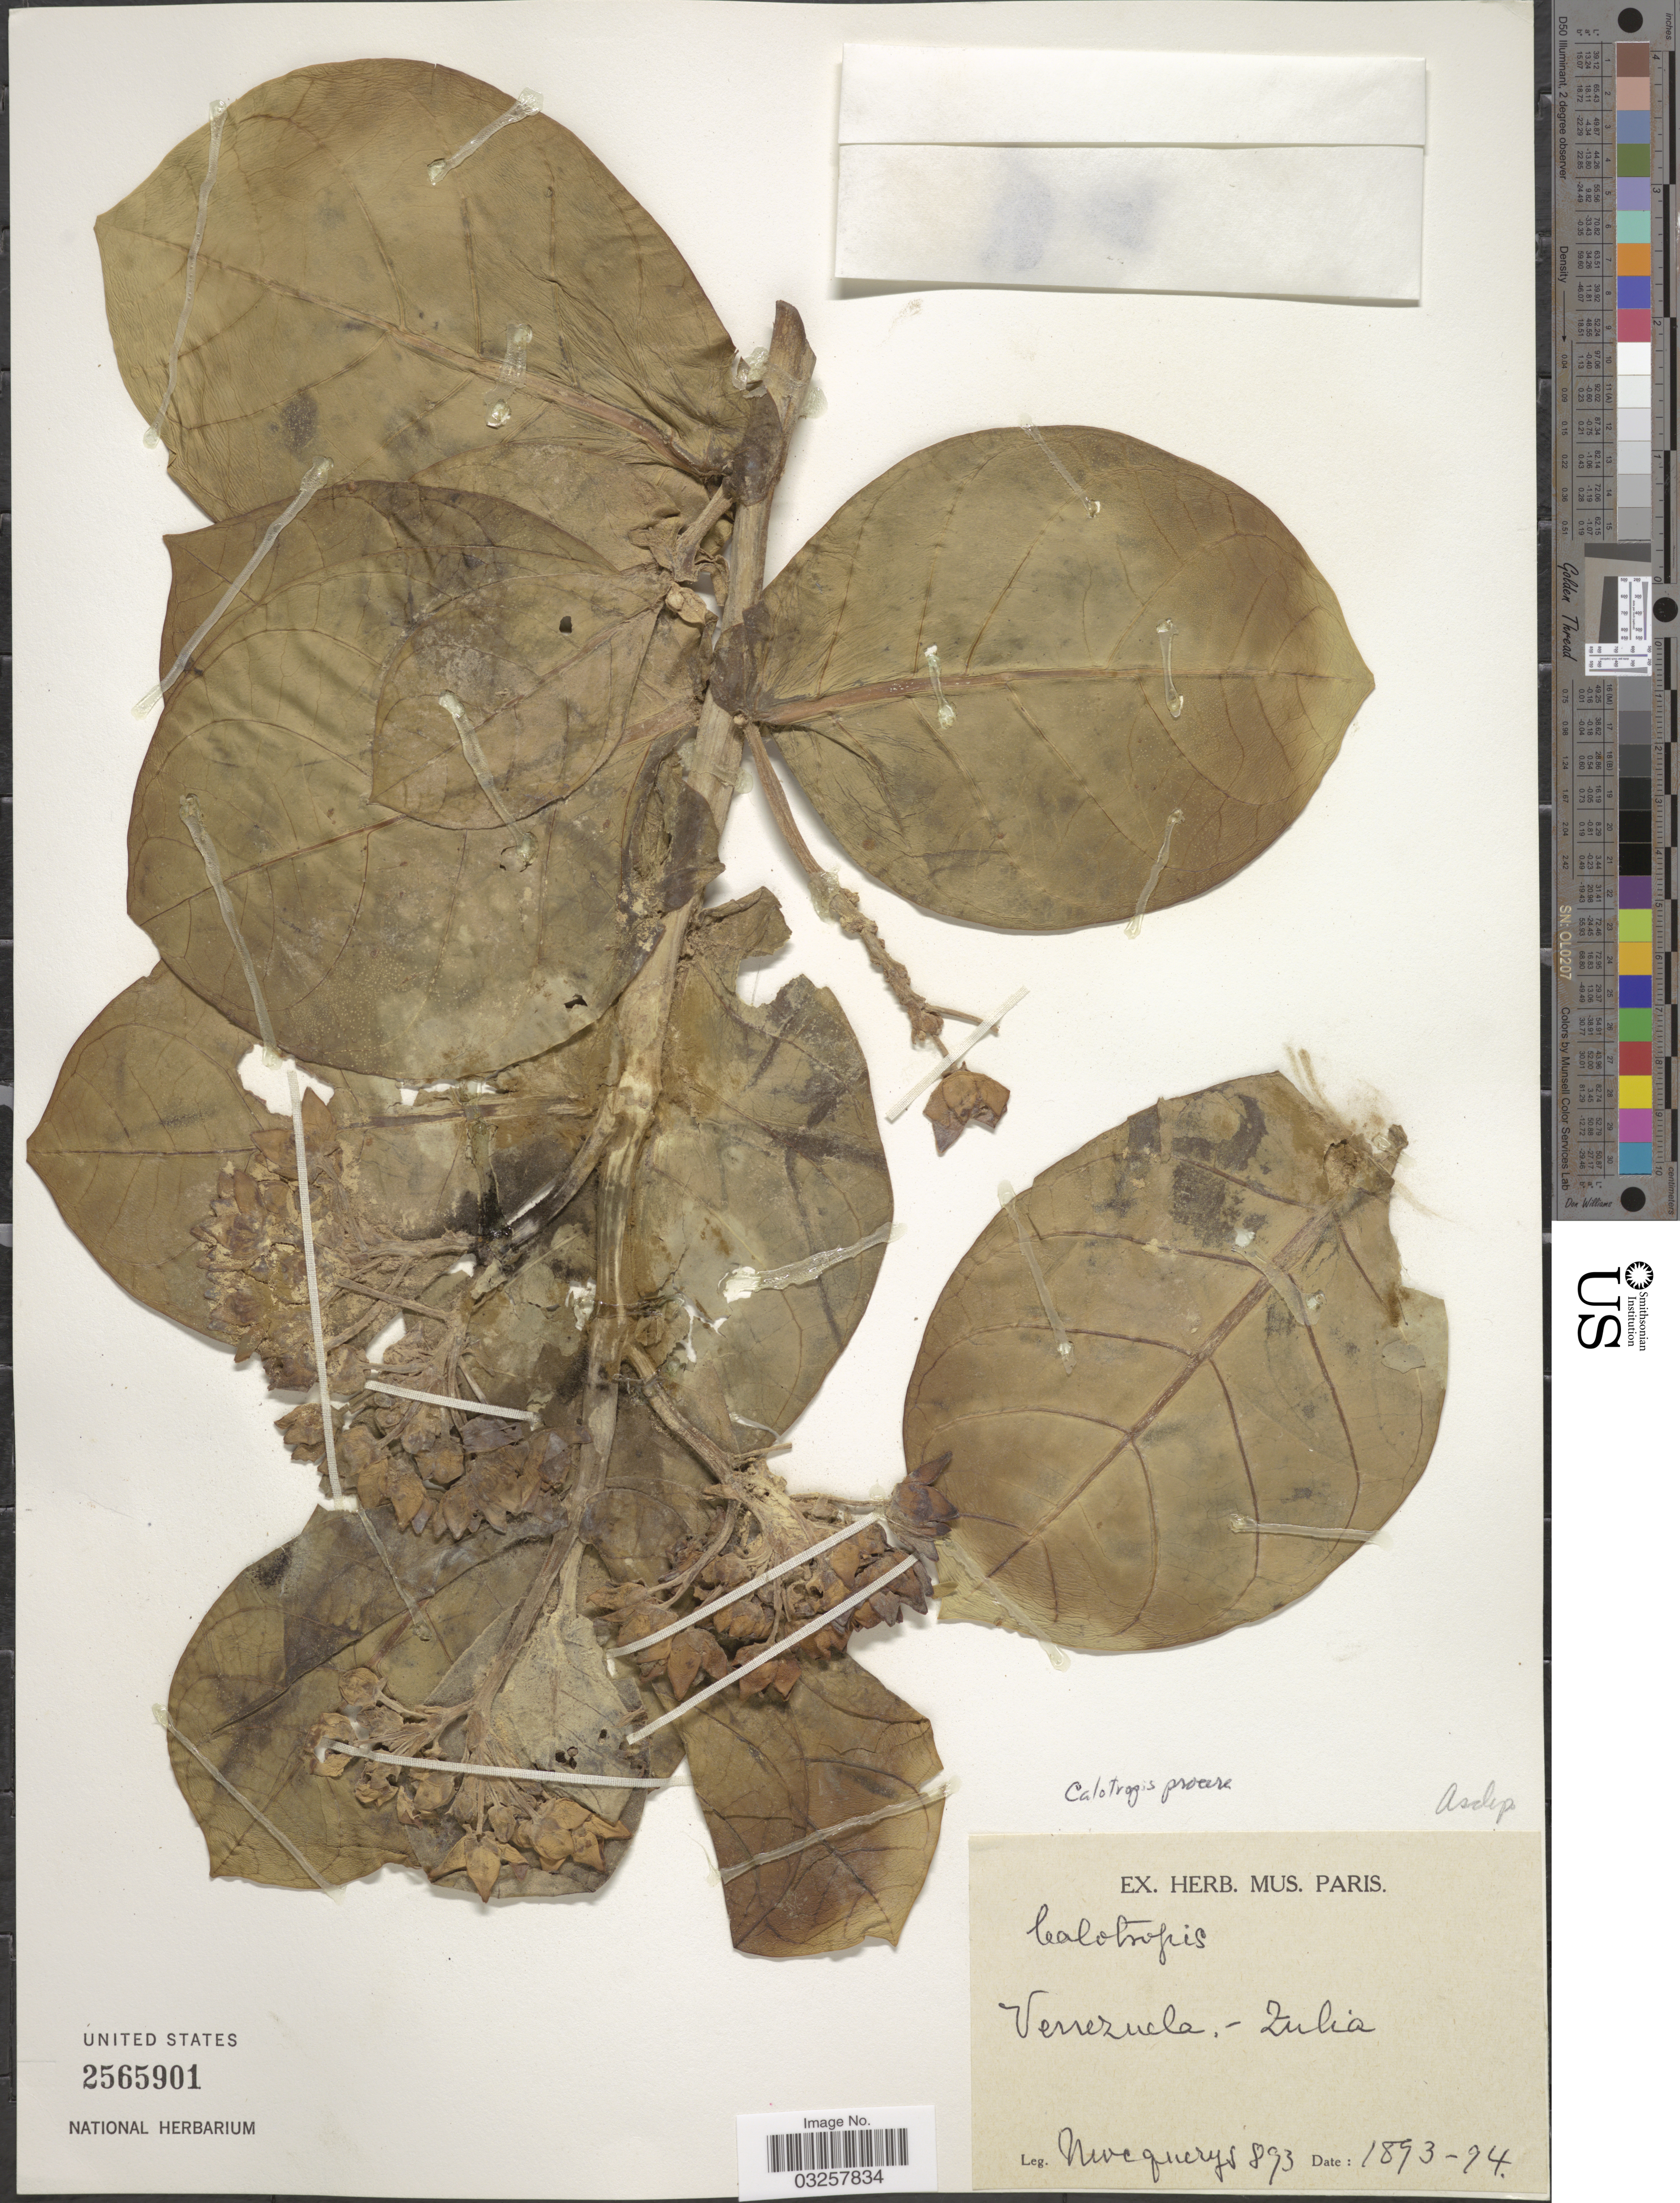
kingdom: Plantae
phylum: Tracheophyta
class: Magnoliopsida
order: Gentianales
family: Apocynaceae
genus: Calotropis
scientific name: Calotropis procera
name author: (Aiton) W.T. Aiton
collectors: A. Mocquerys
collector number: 893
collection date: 1893/1894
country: Venezuela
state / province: Zulia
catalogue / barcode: US 2565901